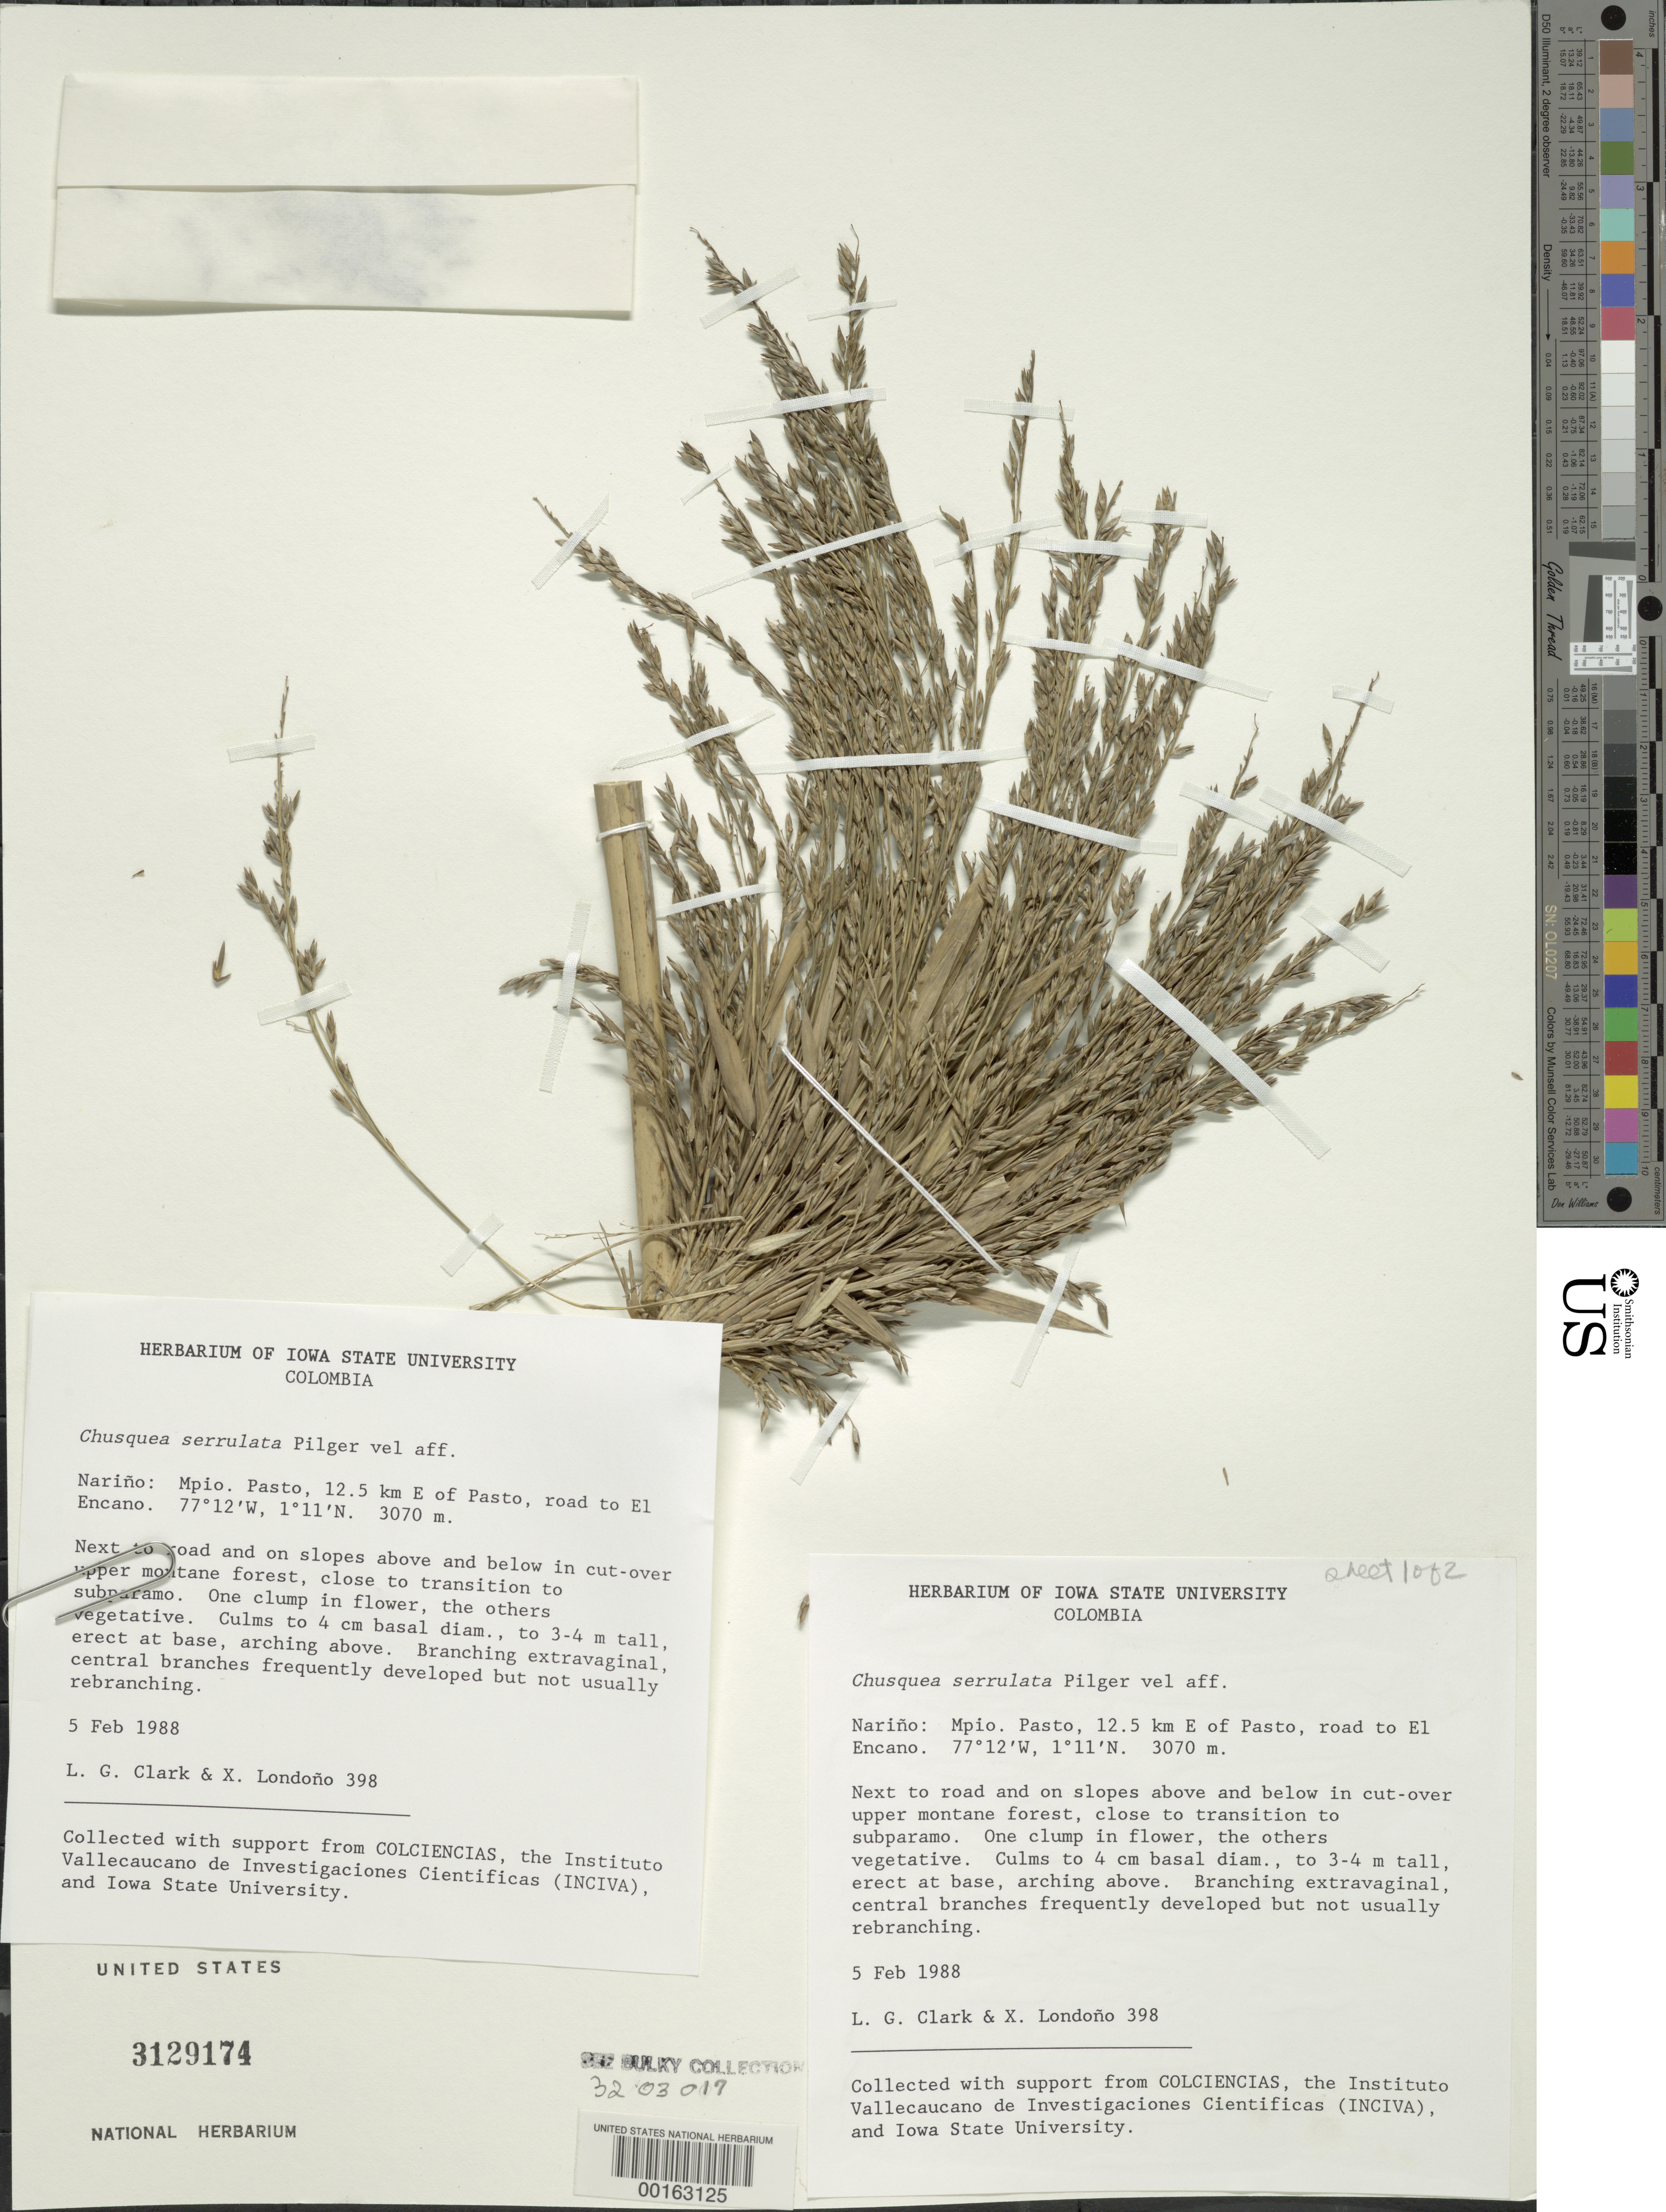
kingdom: Plantae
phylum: Tracheophyta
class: Liliopsida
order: Poales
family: Poaceae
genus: Chusquea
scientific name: Chusquea serrulata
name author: Pilg.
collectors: L. G. Clark & X. Londoño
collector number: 398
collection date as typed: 05 Feb 1988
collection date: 1988-02-05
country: Colombia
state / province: Nariño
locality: Pasto 12.5 km E of Pasto, road to El Encaño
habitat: Next to road and on slopes about and below in cut-over upper montane forest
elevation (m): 3070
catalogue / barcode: US 3129174